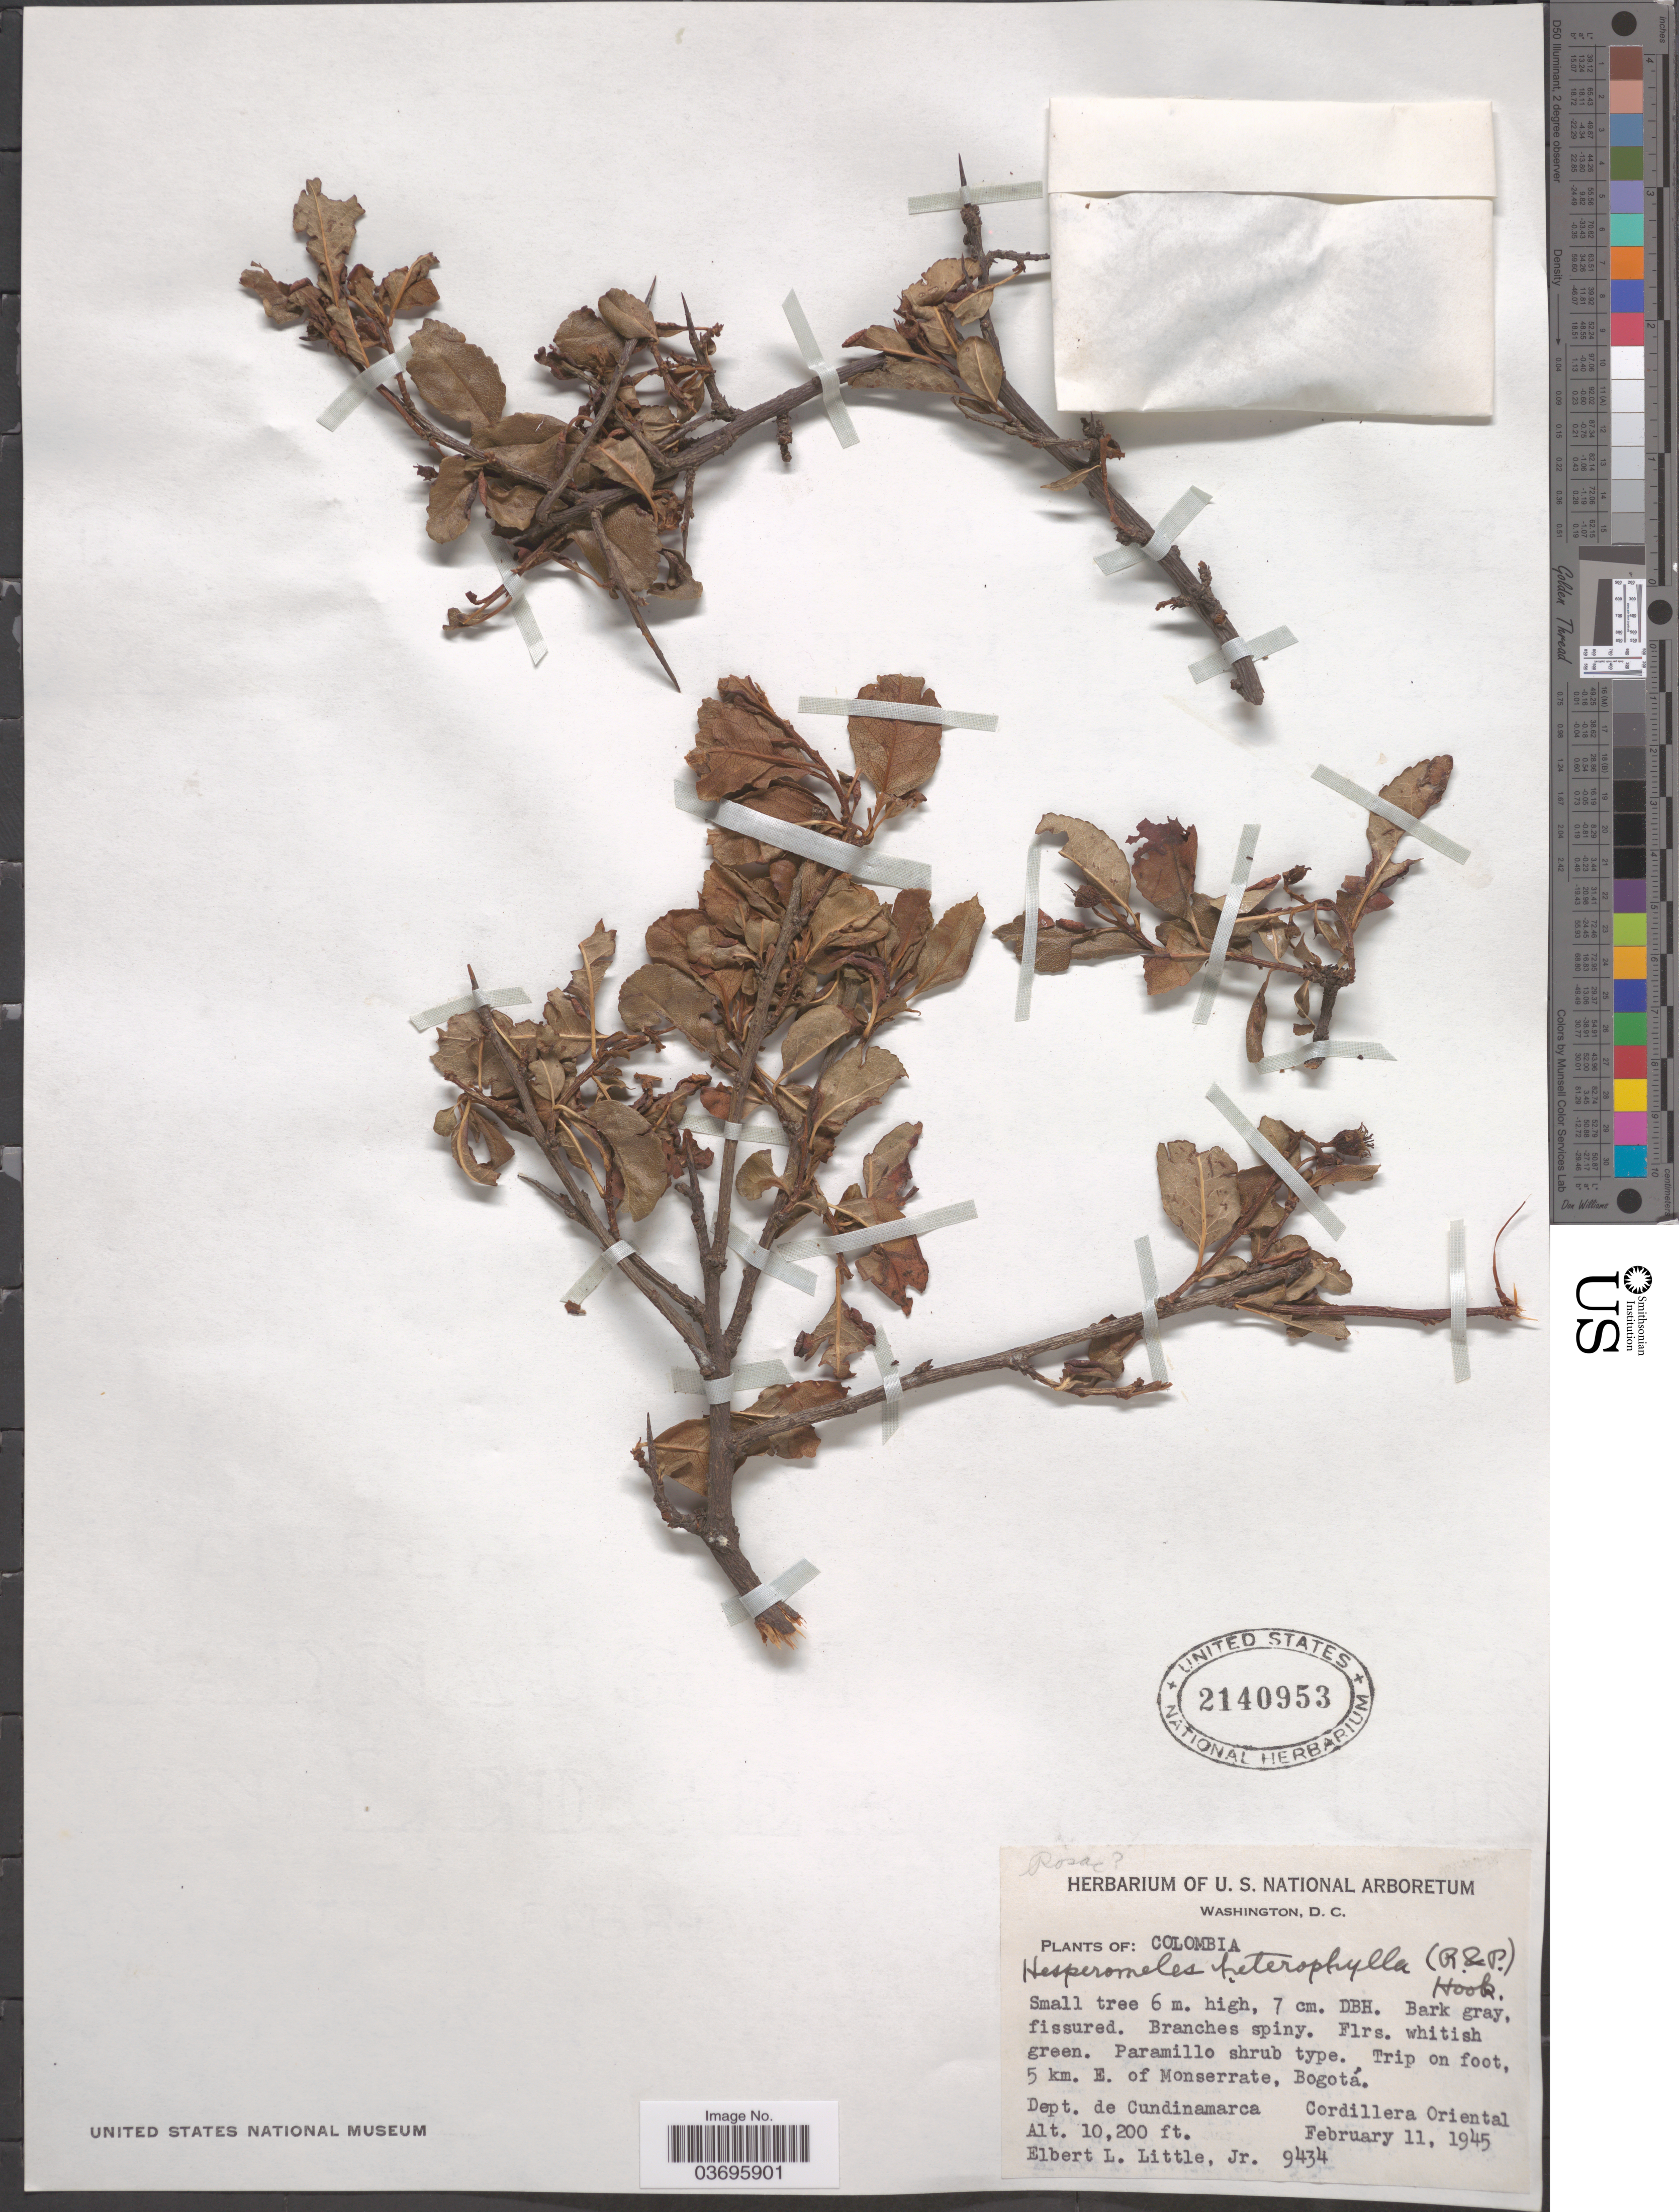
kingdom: Plantae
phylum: Tracheophyta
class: Magnoliopsida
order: Rosales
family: Rosaceae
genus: Hesperomeles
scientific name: Hesperomeles heterophylla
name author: (Ruiz & Pav.) Hook.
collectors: E. L. Little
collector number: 9434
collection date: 1945-02-11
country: Colombia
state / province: Cundinamarca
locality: Trip on foot, 5 km. E. of Monserrate, Bogotá. Dept. de Cundinamarca. Cordillera Oriental.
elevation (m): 3109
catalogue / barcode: US 2140953